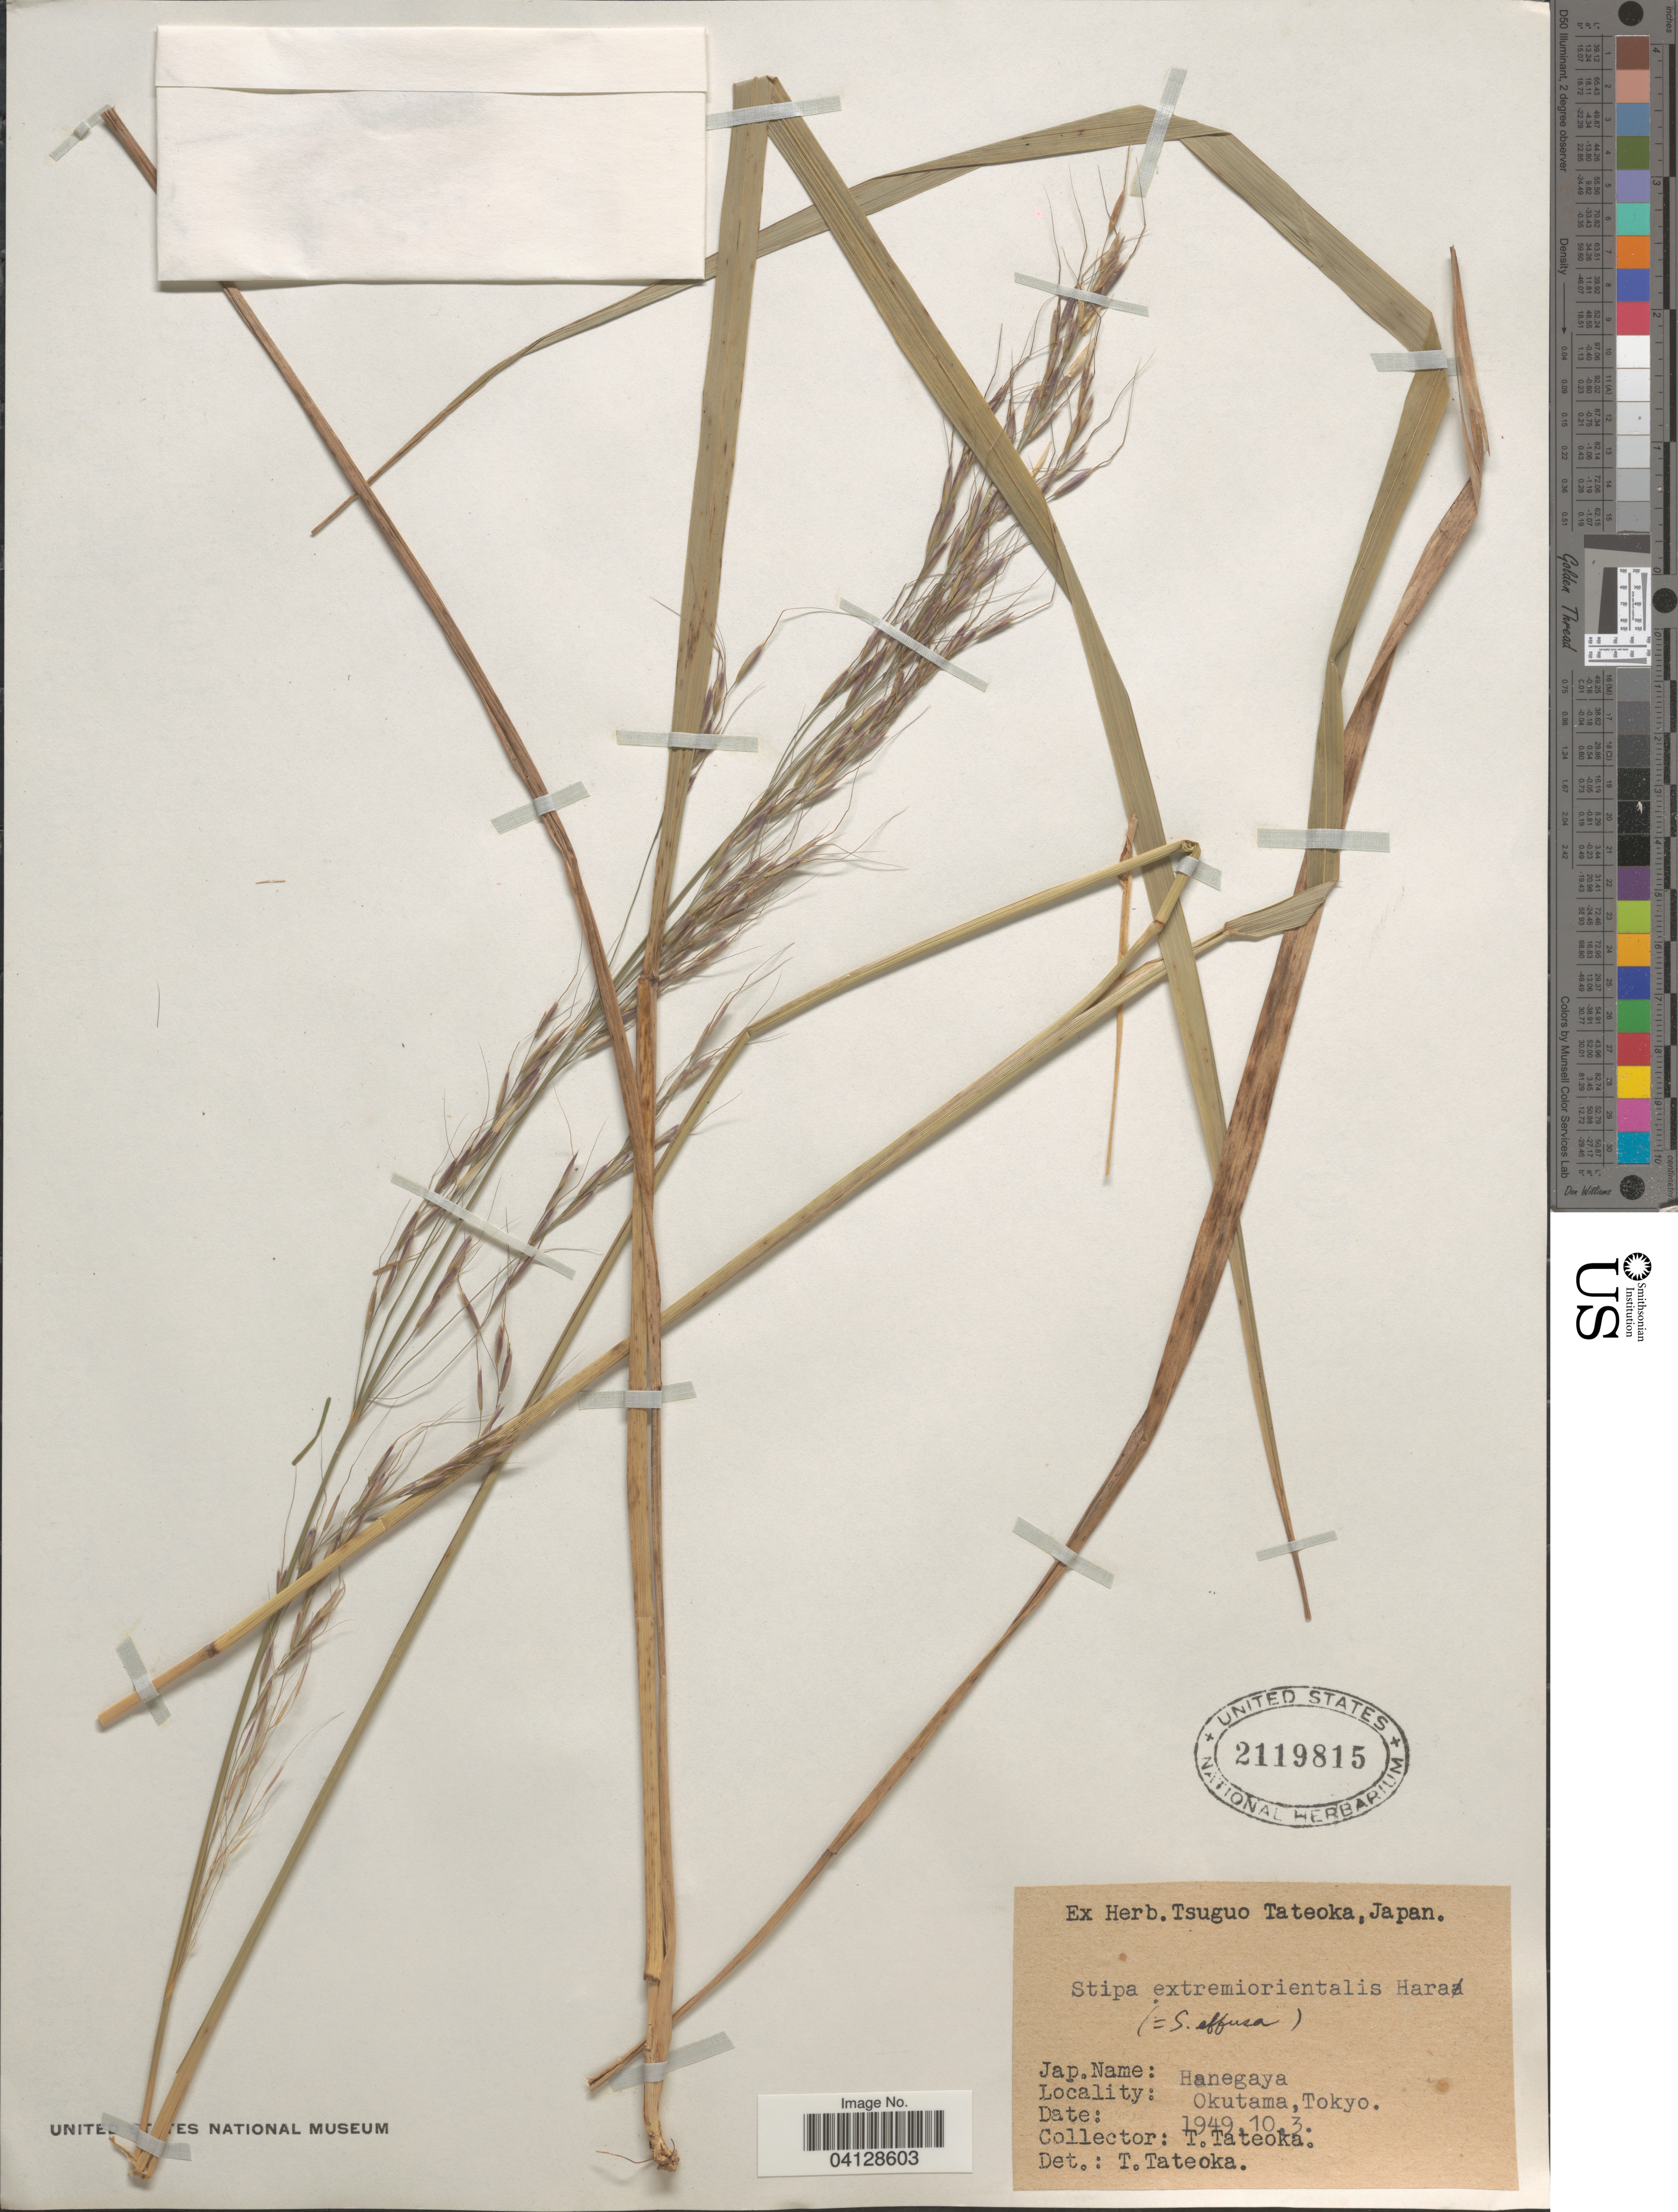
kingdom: Plantae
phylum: Tracheophyta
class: Liliopsida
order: Poales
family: Poaceae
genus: Stipa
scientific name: Stipa extremiorientalis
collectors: T. Tateoka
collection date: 1949-10-03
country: Japan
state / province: Tokyo, Federal City of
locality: Okutama, Tokyo.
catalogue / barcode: US 2119815